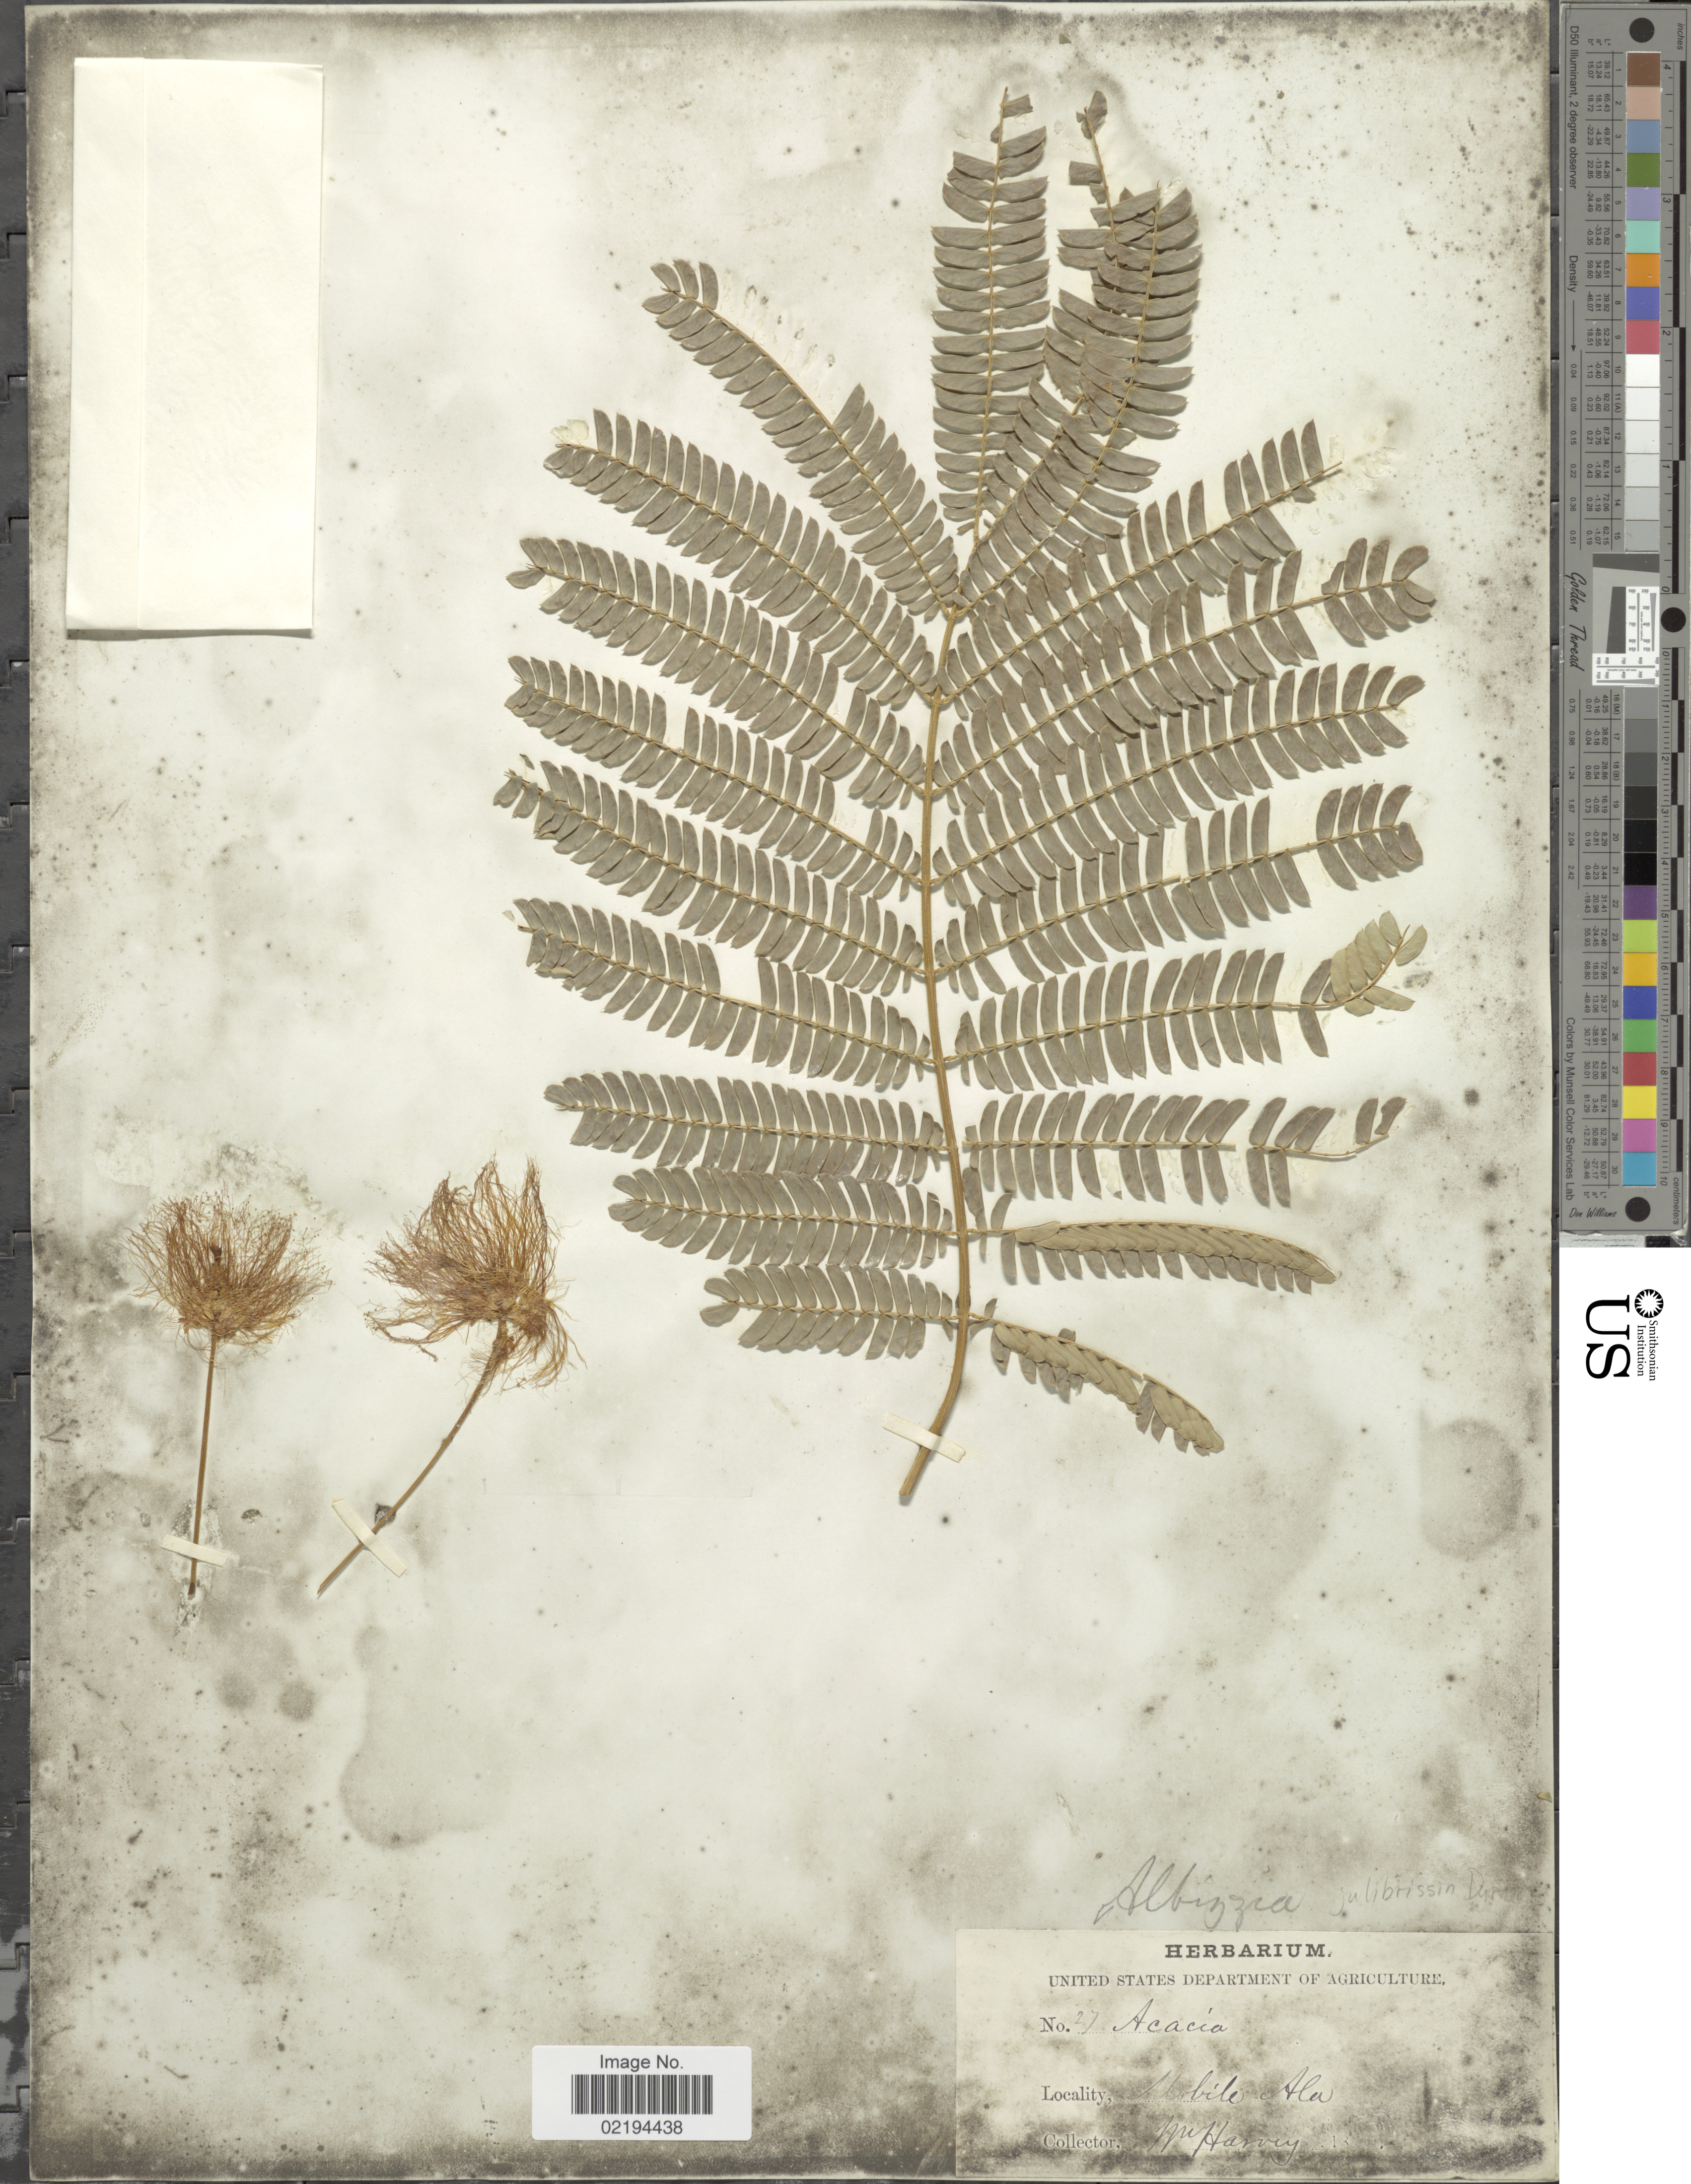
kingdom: Plantae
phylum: Tracheophyta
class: Magnoliopsida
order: Fabales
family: Fabaceae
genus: Albizia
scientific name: Albizia julibrissin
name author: Durazz.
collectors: W. Harvey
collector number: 27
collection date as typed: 18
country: United States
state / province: Alabama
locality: Mobile, Ala.